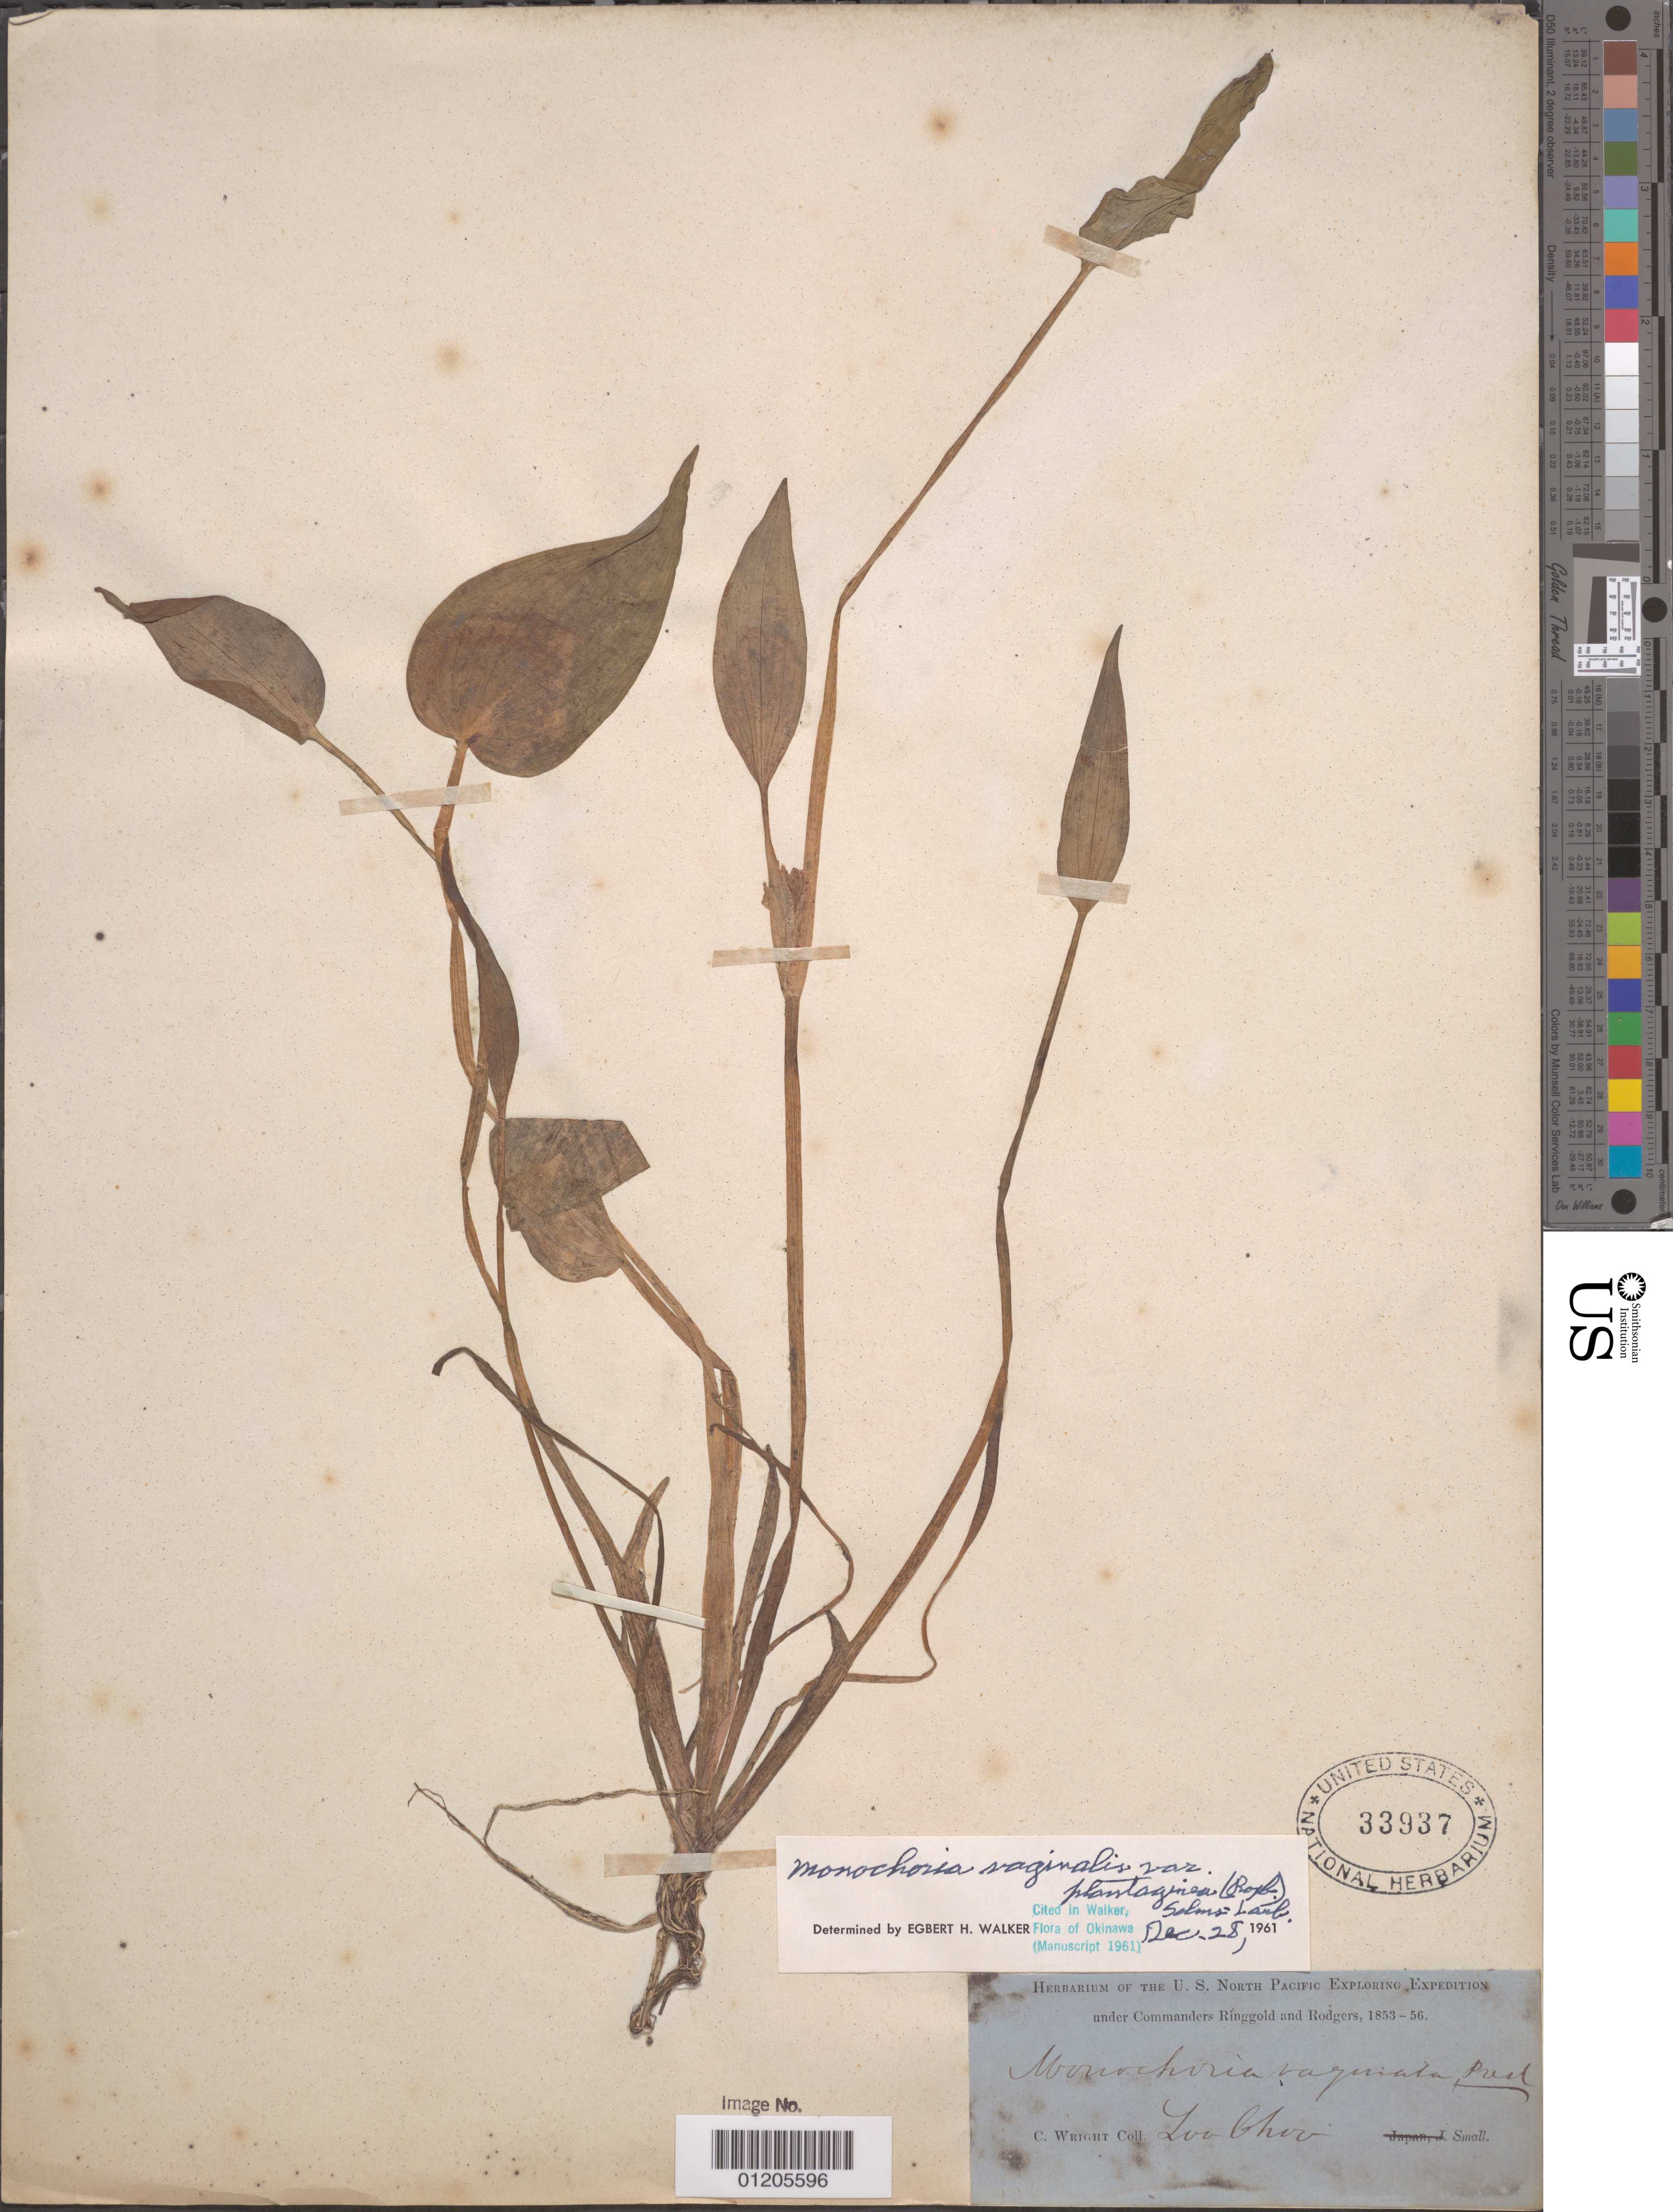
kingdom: Plantae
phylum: Tracheophyta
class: Liliopsida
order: Commelinales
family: Pontederiaceae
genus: Monochoria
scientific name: Monochoria vaginalis var. plantaginea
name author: (Roxb.) Solms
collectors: C. Wright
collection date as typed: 1853 to -- --- 1856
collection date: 1853/1856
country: Japan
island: Ryukyu Islands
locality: Loo Choo Islands.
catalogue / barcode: US 33937